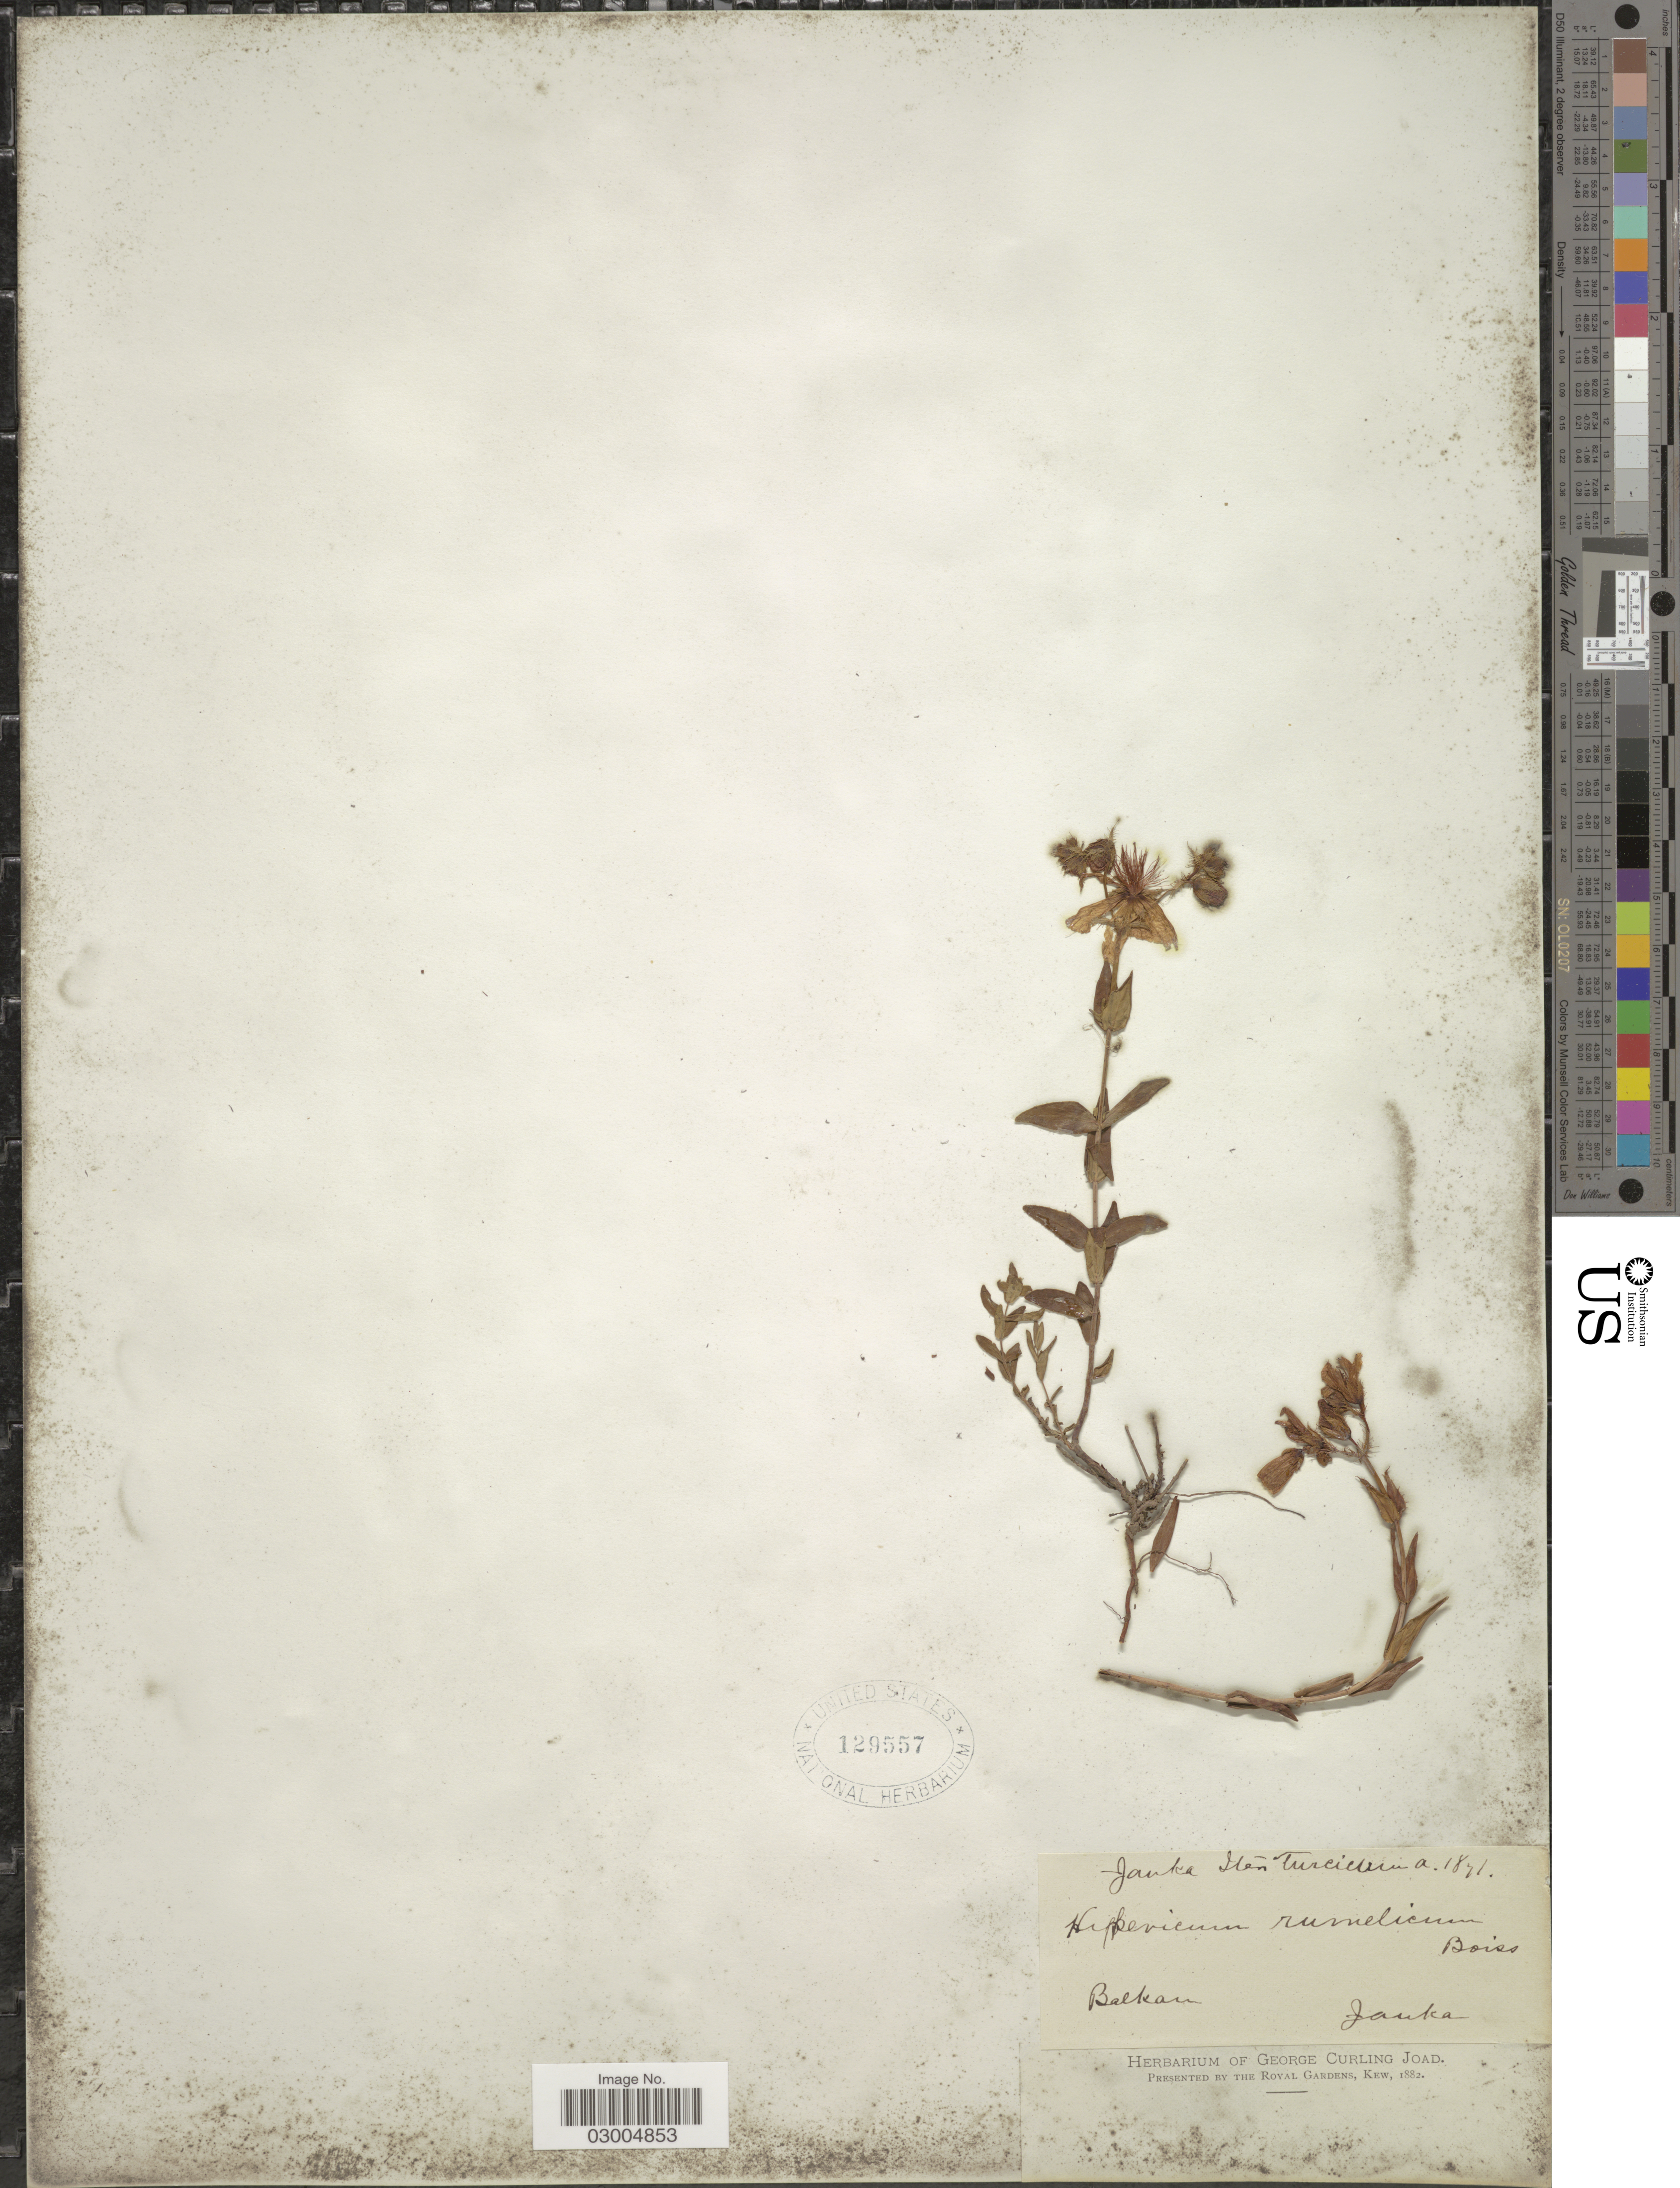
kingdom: Plantae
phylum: Tracheophyta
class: Magnoliopsida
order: Malpighiales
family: Hypericaceae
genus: Hypericum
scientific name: Hypericum rumeliacum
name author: Boiss.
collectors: V. Janka von Bulcs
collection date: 1871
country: Turkmenistan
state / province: Balkan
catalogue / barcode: US 129557